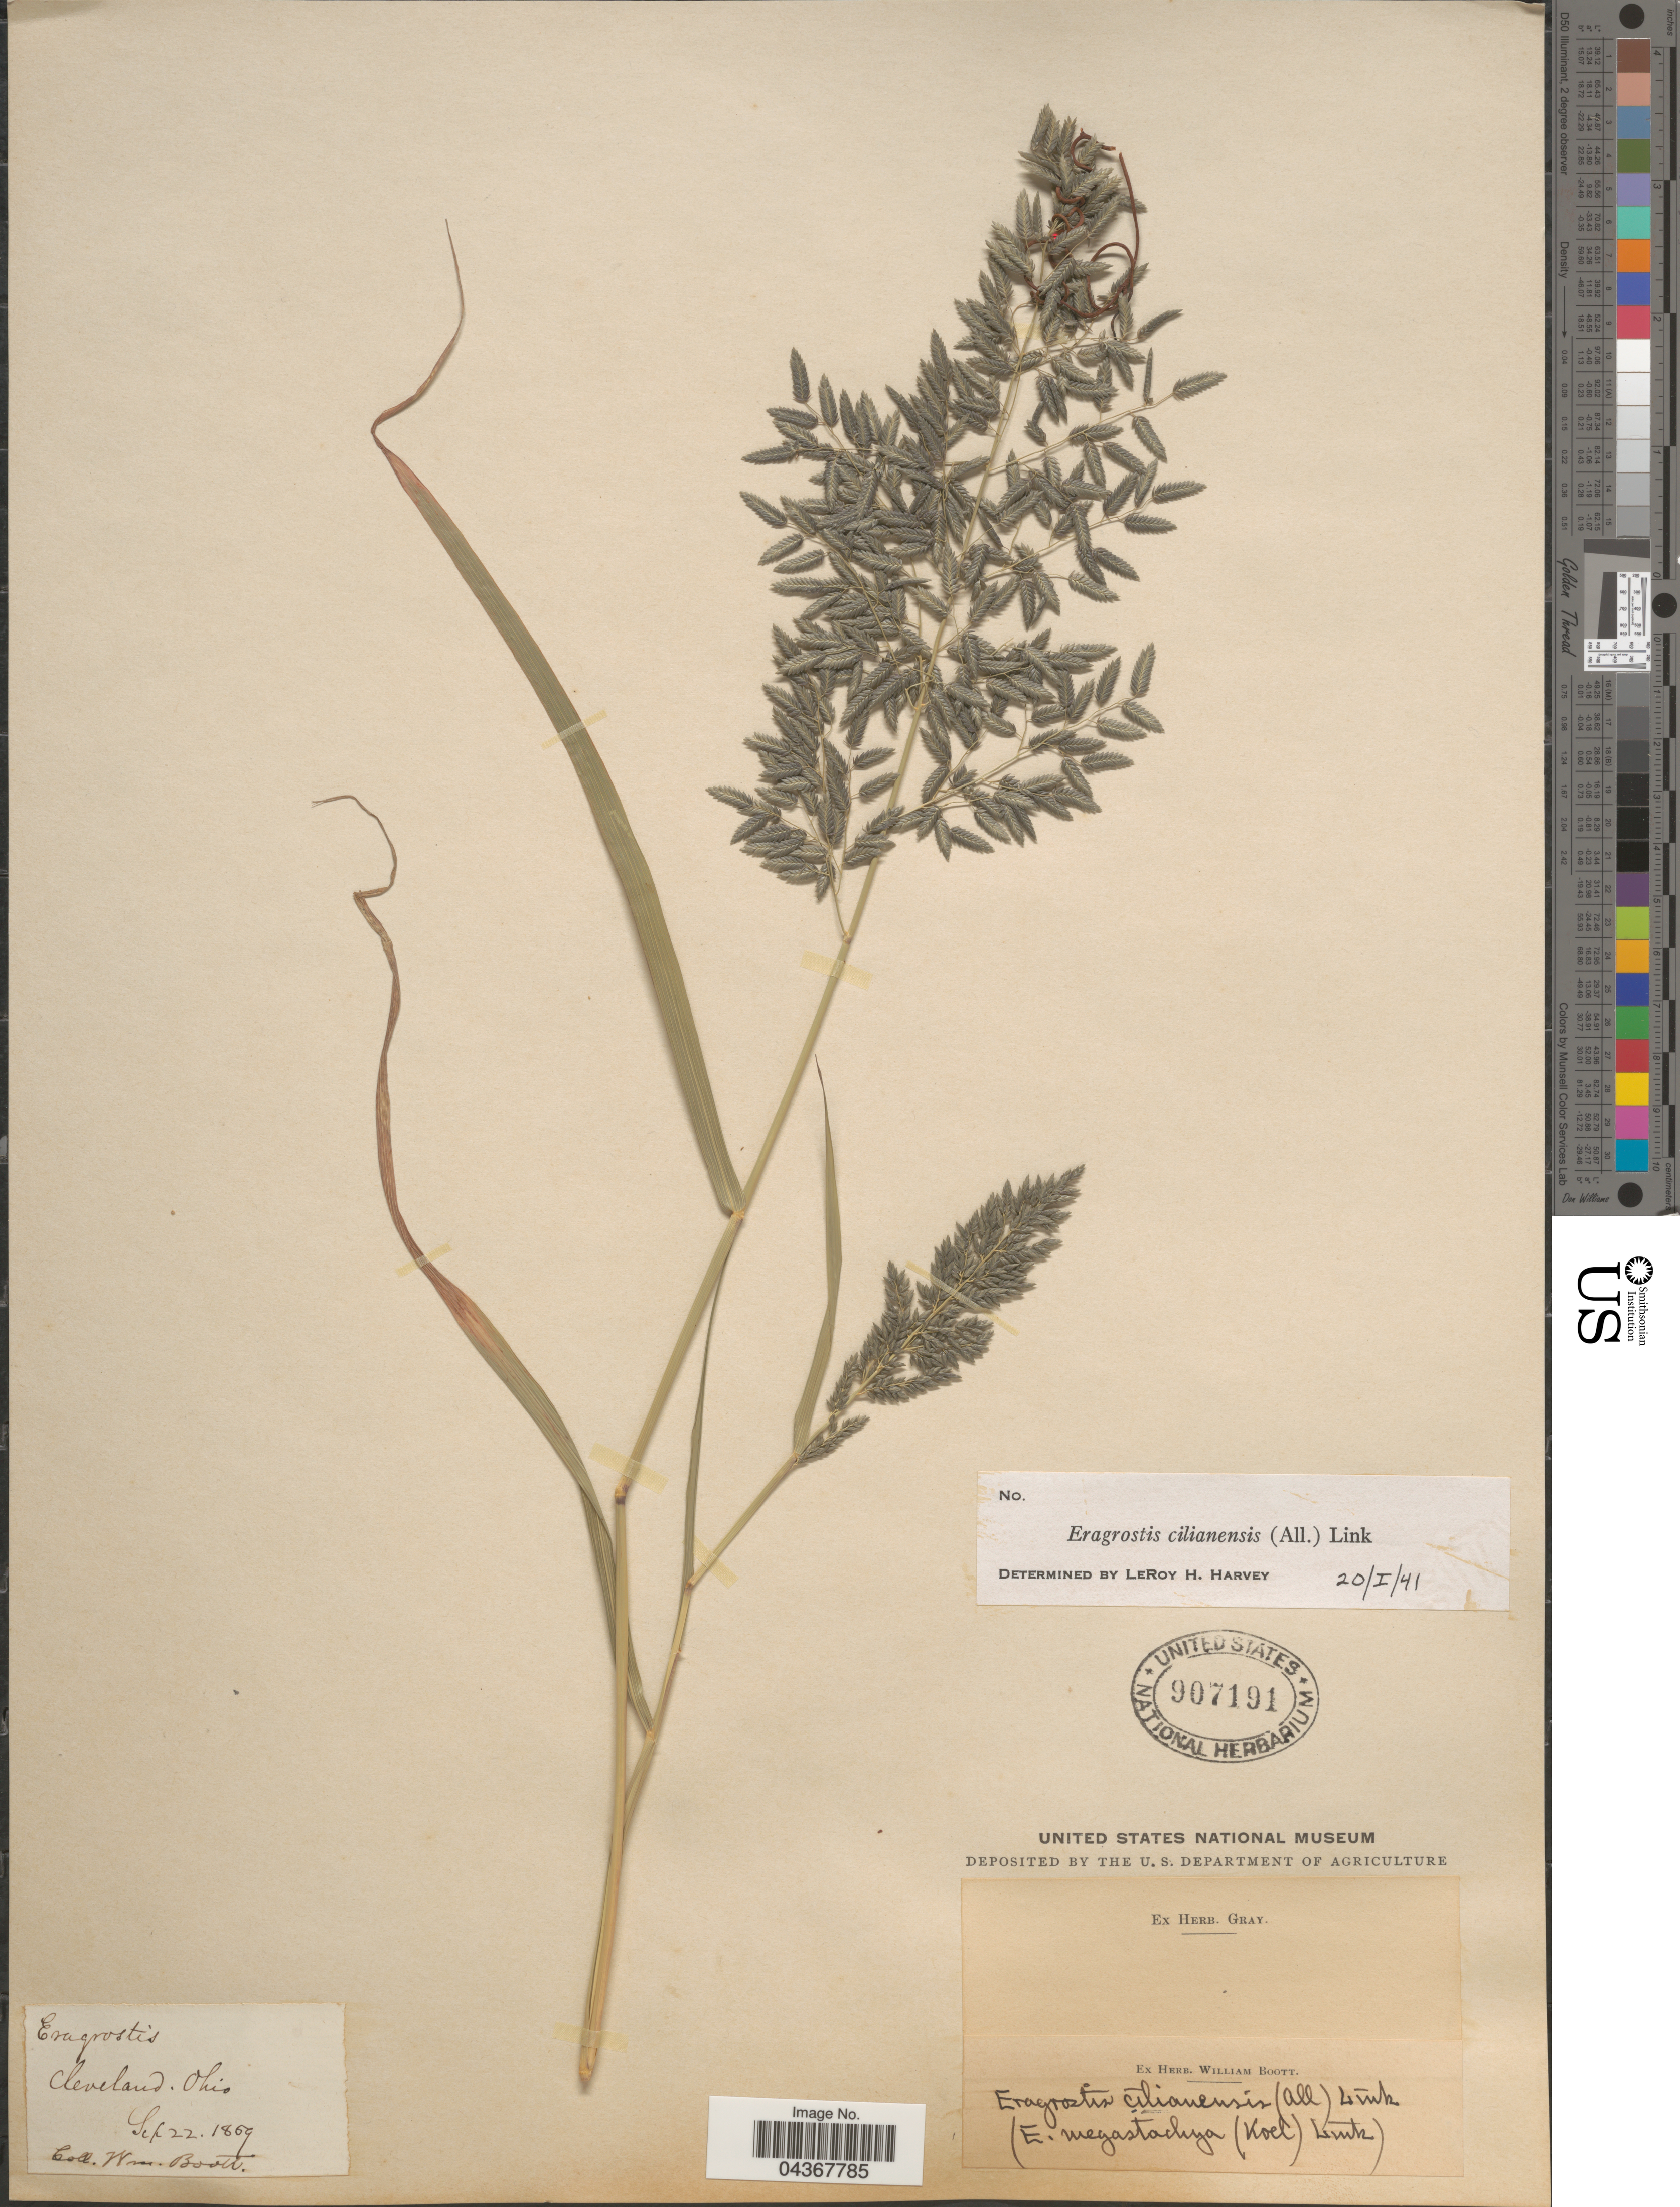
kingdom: Plantae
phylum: Tracheophyta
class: Liliopsida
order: Poales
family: Poaceae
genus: Eragrostis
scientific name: Eragrostis cilianensis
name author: (Bellardi) Vignolo ex Janch.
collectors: W. Boott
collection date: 1869-09-22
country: United States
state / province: Ohio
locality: Cleveland.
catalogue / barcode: US 907191